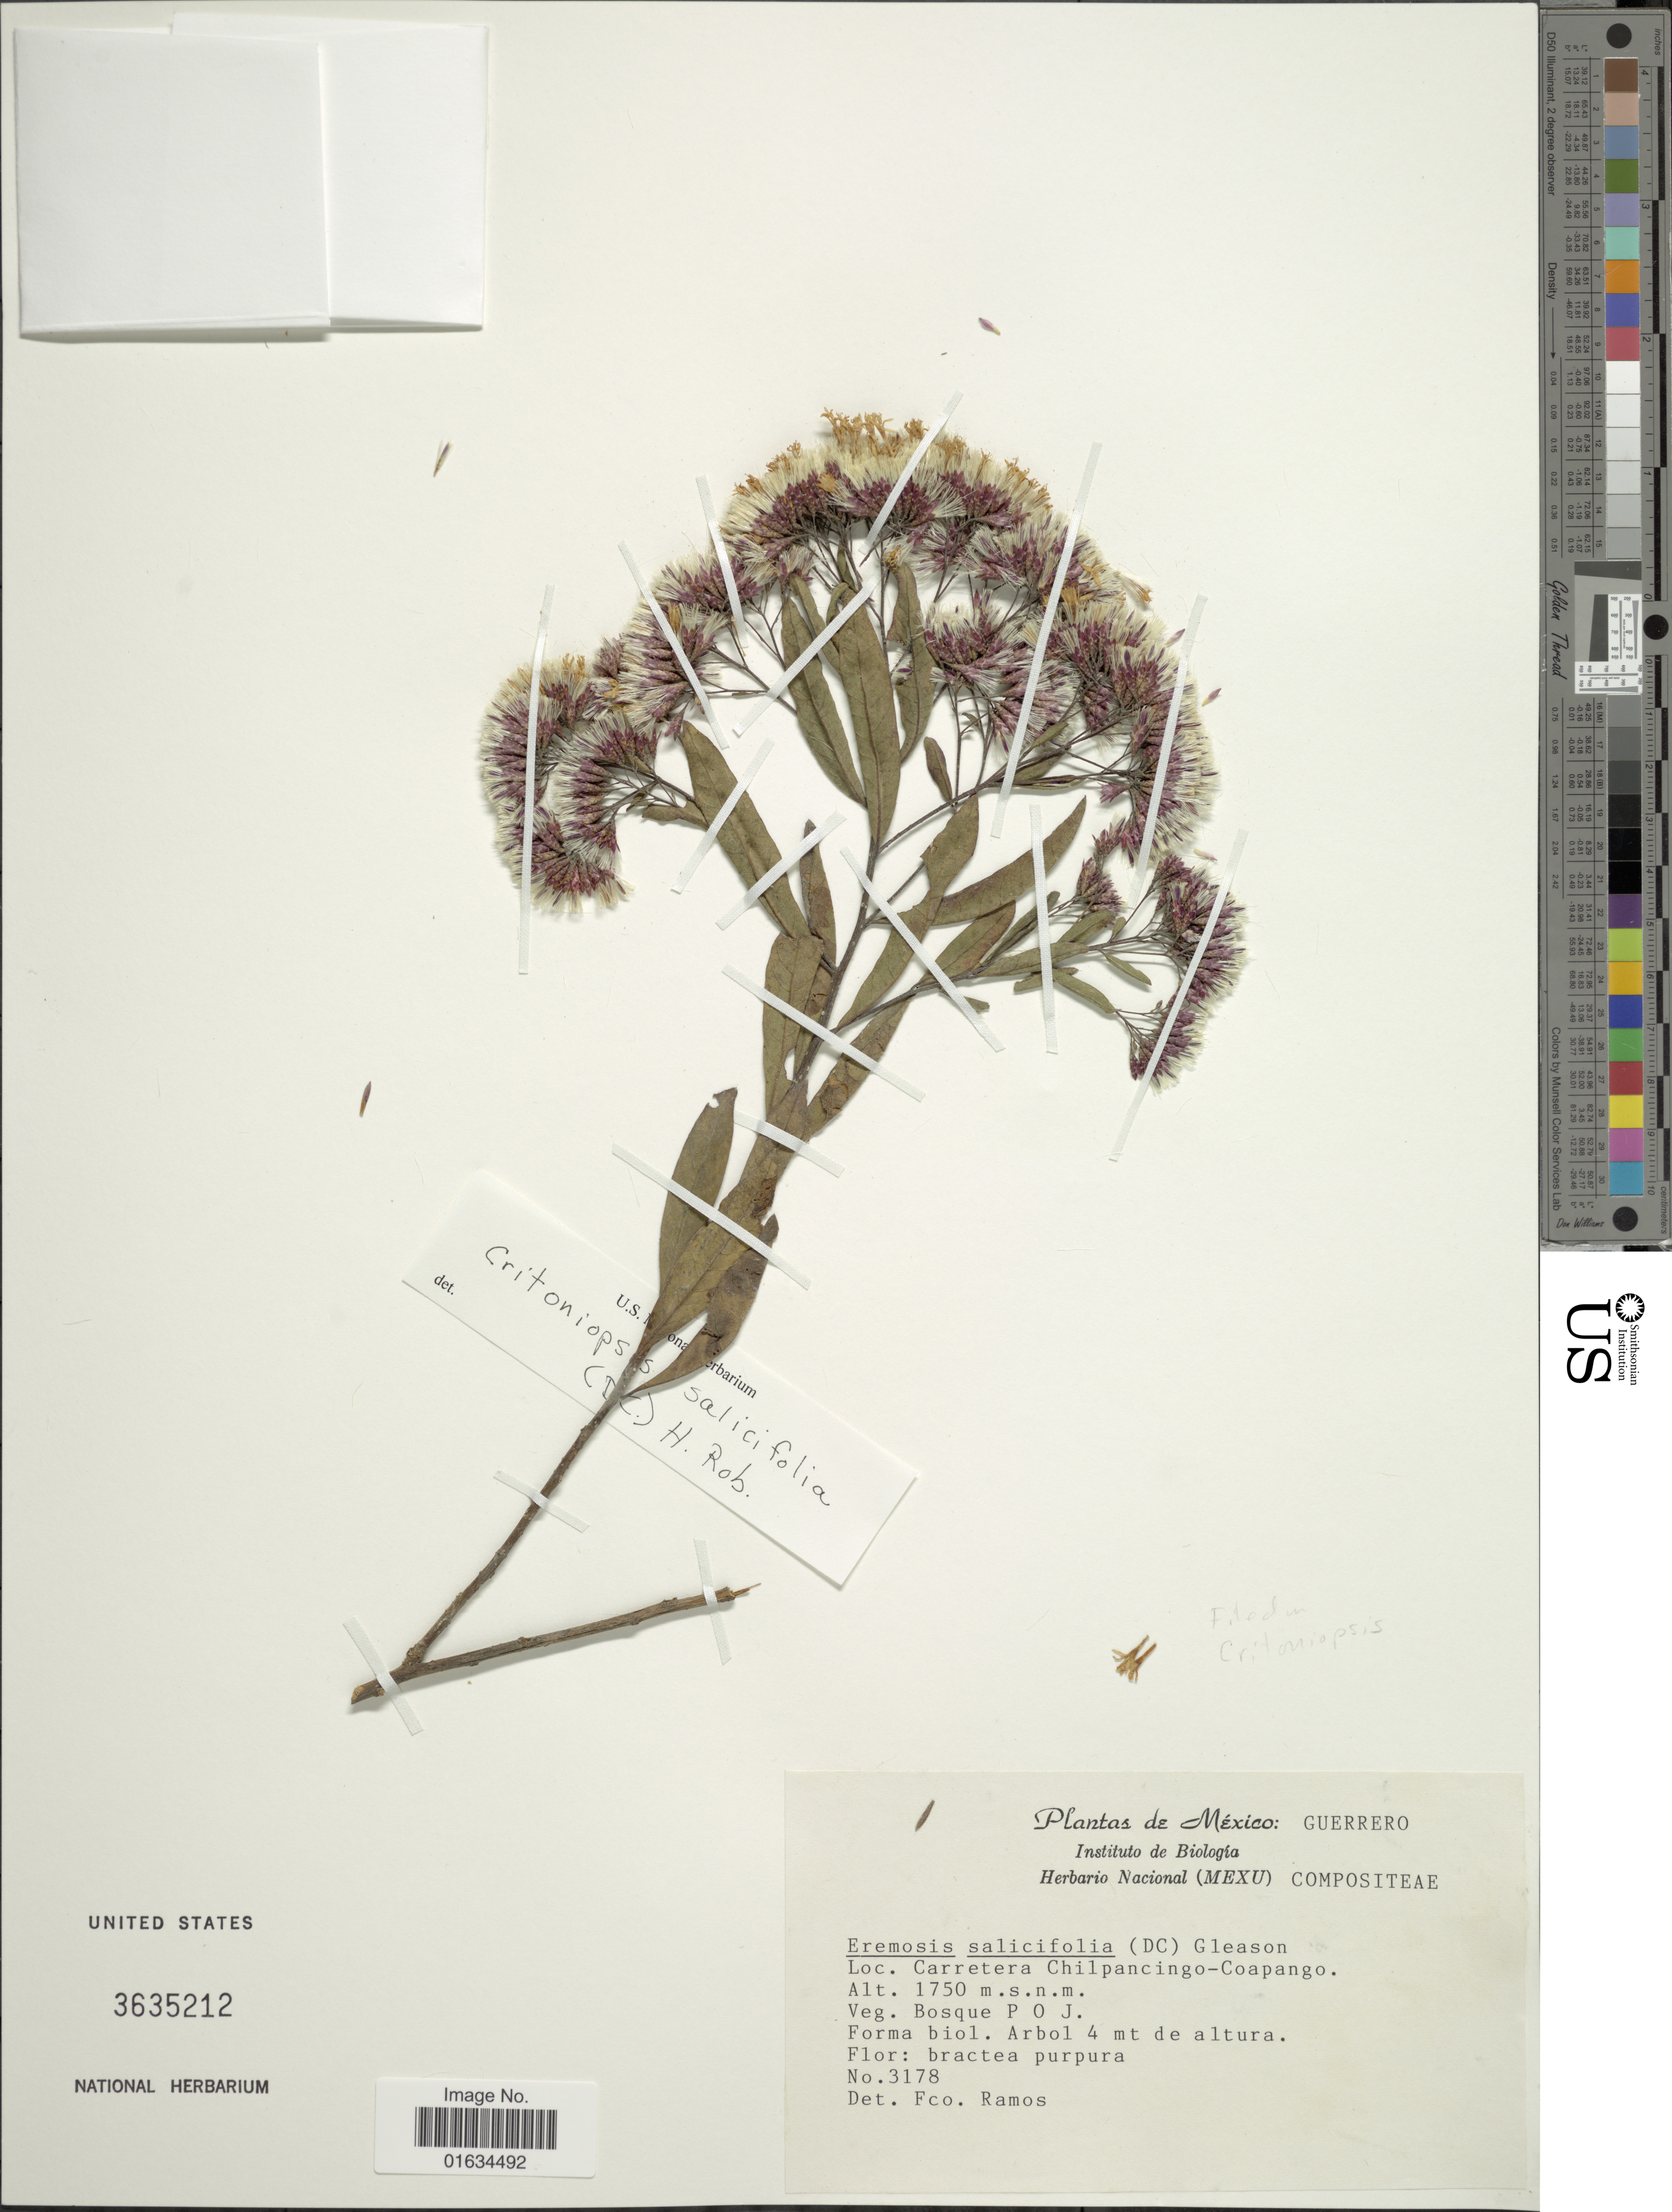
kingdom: Plantae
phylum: Tracheophyta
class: Magnoliopsida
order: Asterales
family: Asteraceae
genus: Critoniopsis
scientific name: Critoniopsis salicifolia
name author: (DC.) H. Rob.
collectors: ex herb. Nacional (MEXU)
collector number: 3178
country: Mexico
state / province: Guerrero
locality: Carretera Chilpancingo-Coapango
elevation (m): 1750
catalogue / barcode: US 3635212